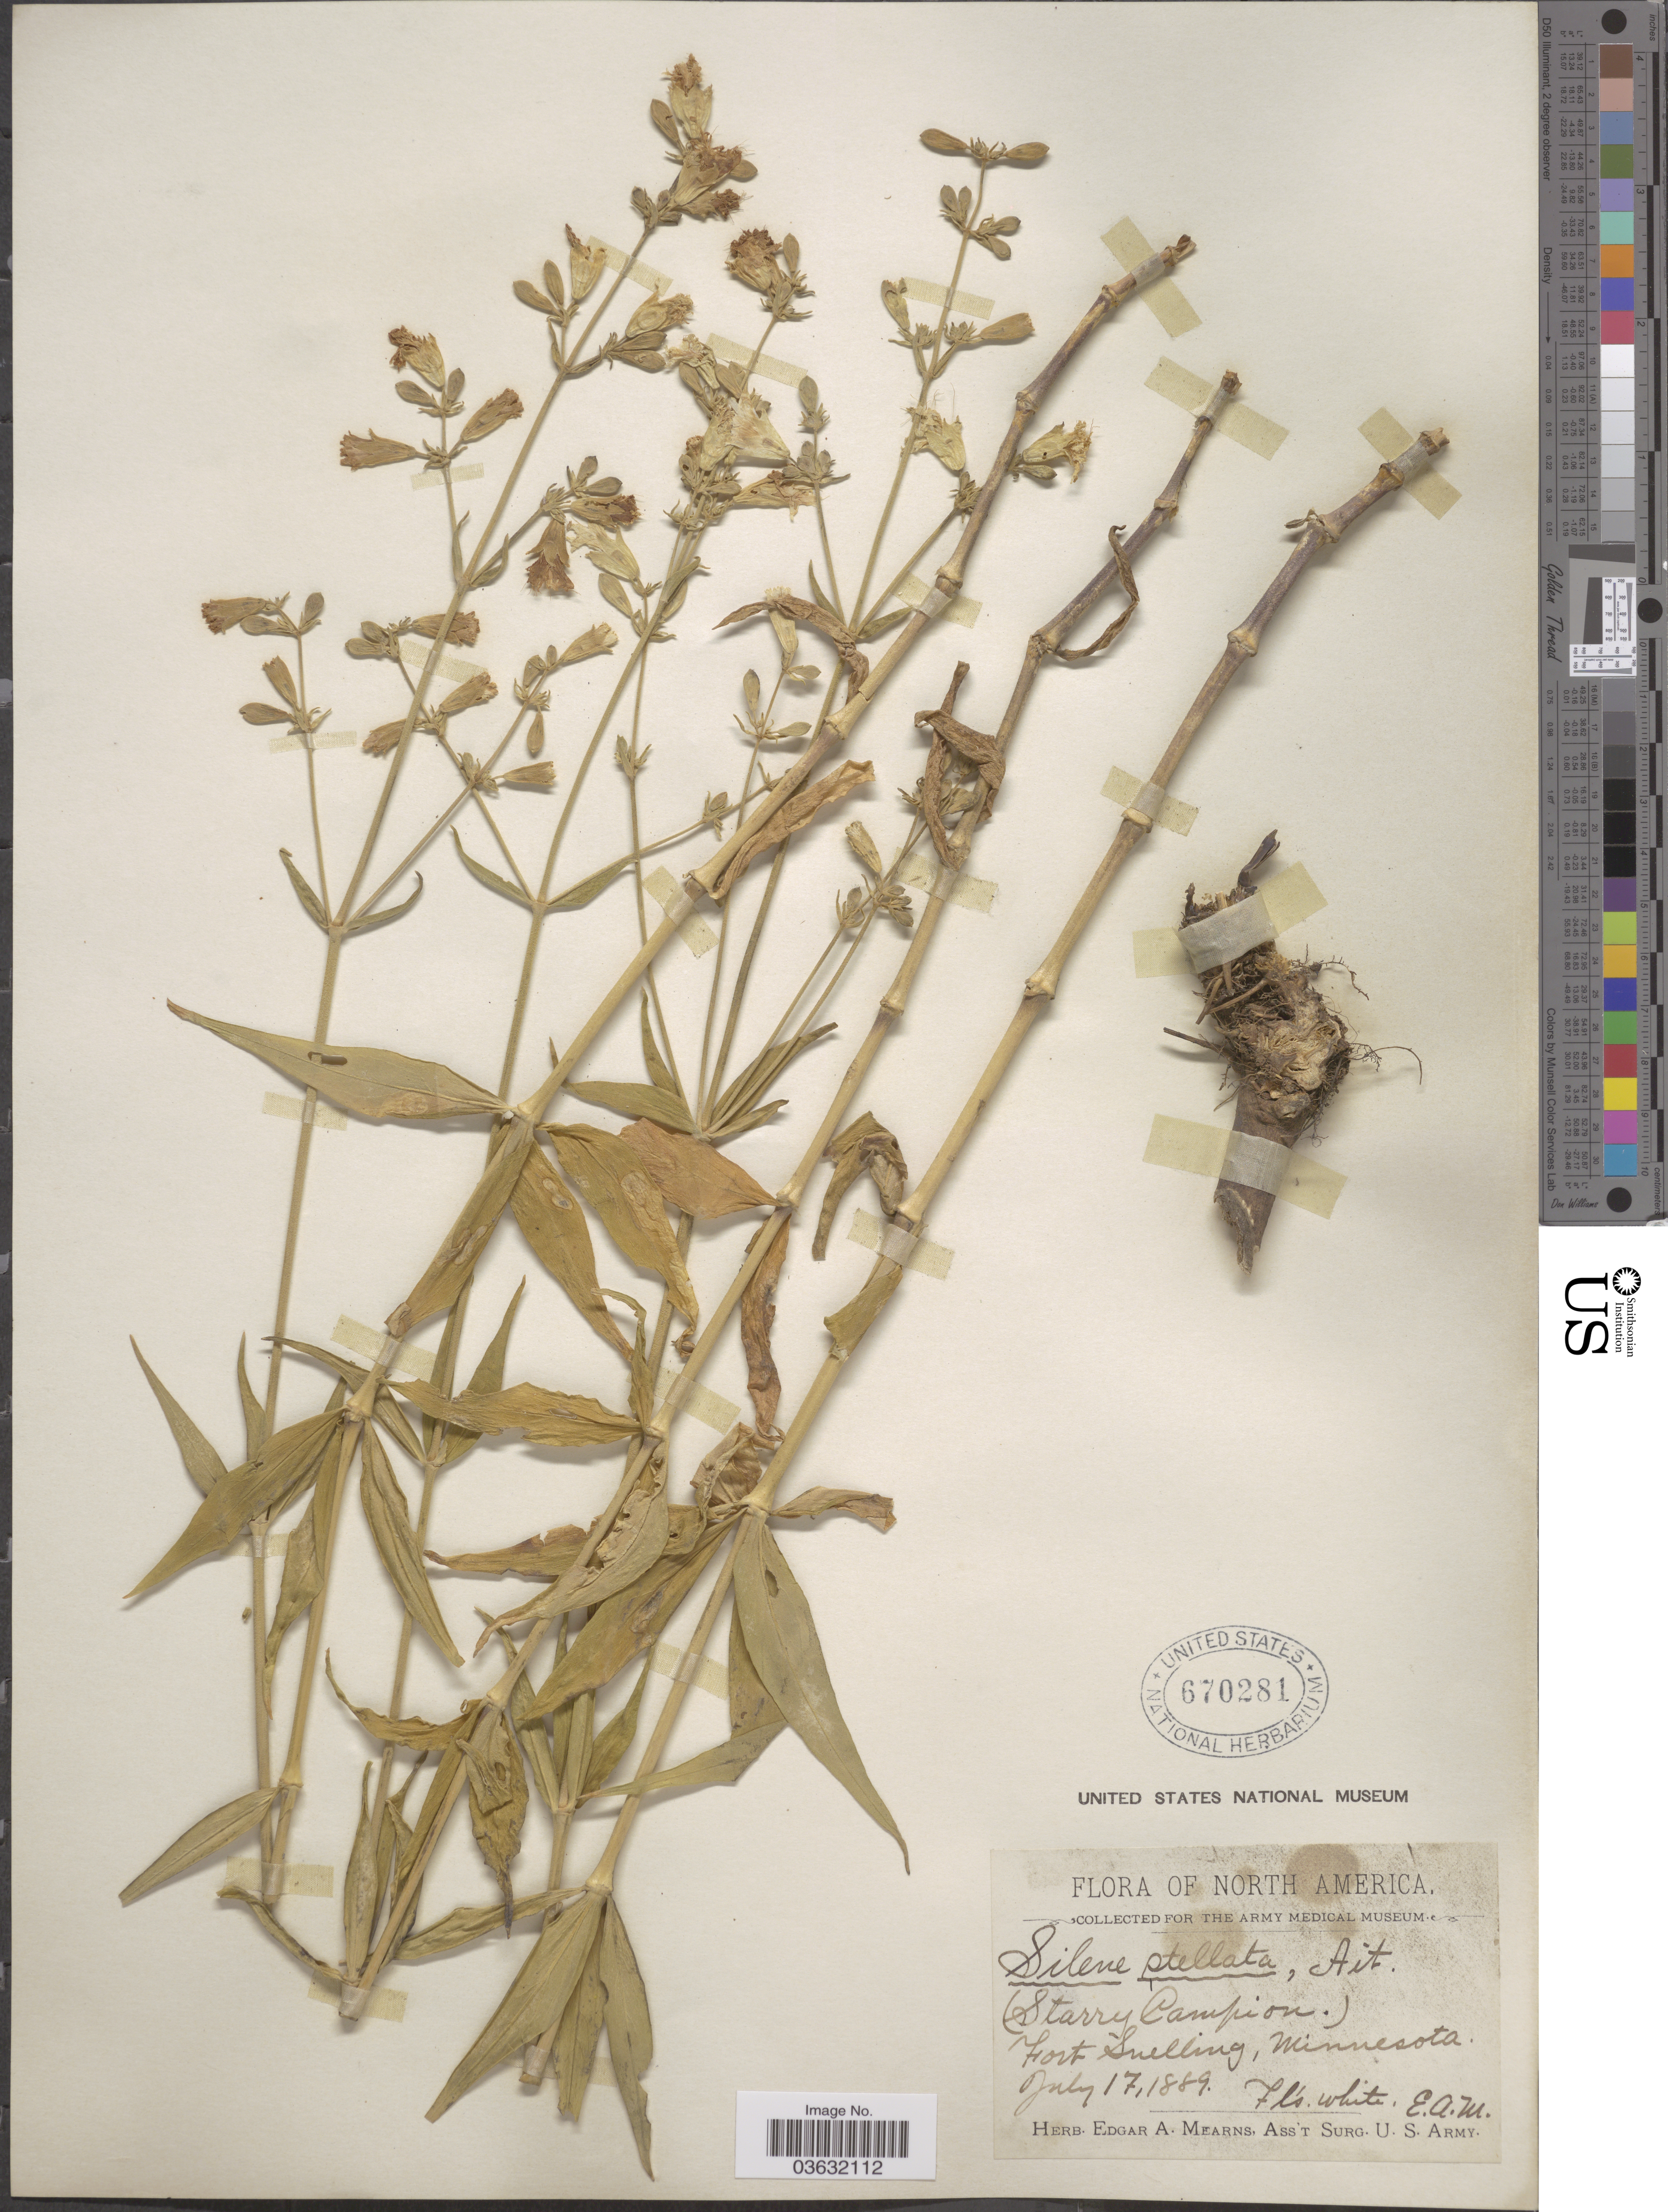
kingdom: Plantae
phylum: Tracheophyta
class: Magnoliopsida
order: Caryophyllales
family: Caryophyllaceae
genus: Silene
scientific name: Silene stellata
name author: (L.) Coyte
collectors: E. A. Mearns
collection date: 1889-07-17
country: United States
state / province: Minnesota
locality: Fort Snelling.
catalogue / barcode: US 670281